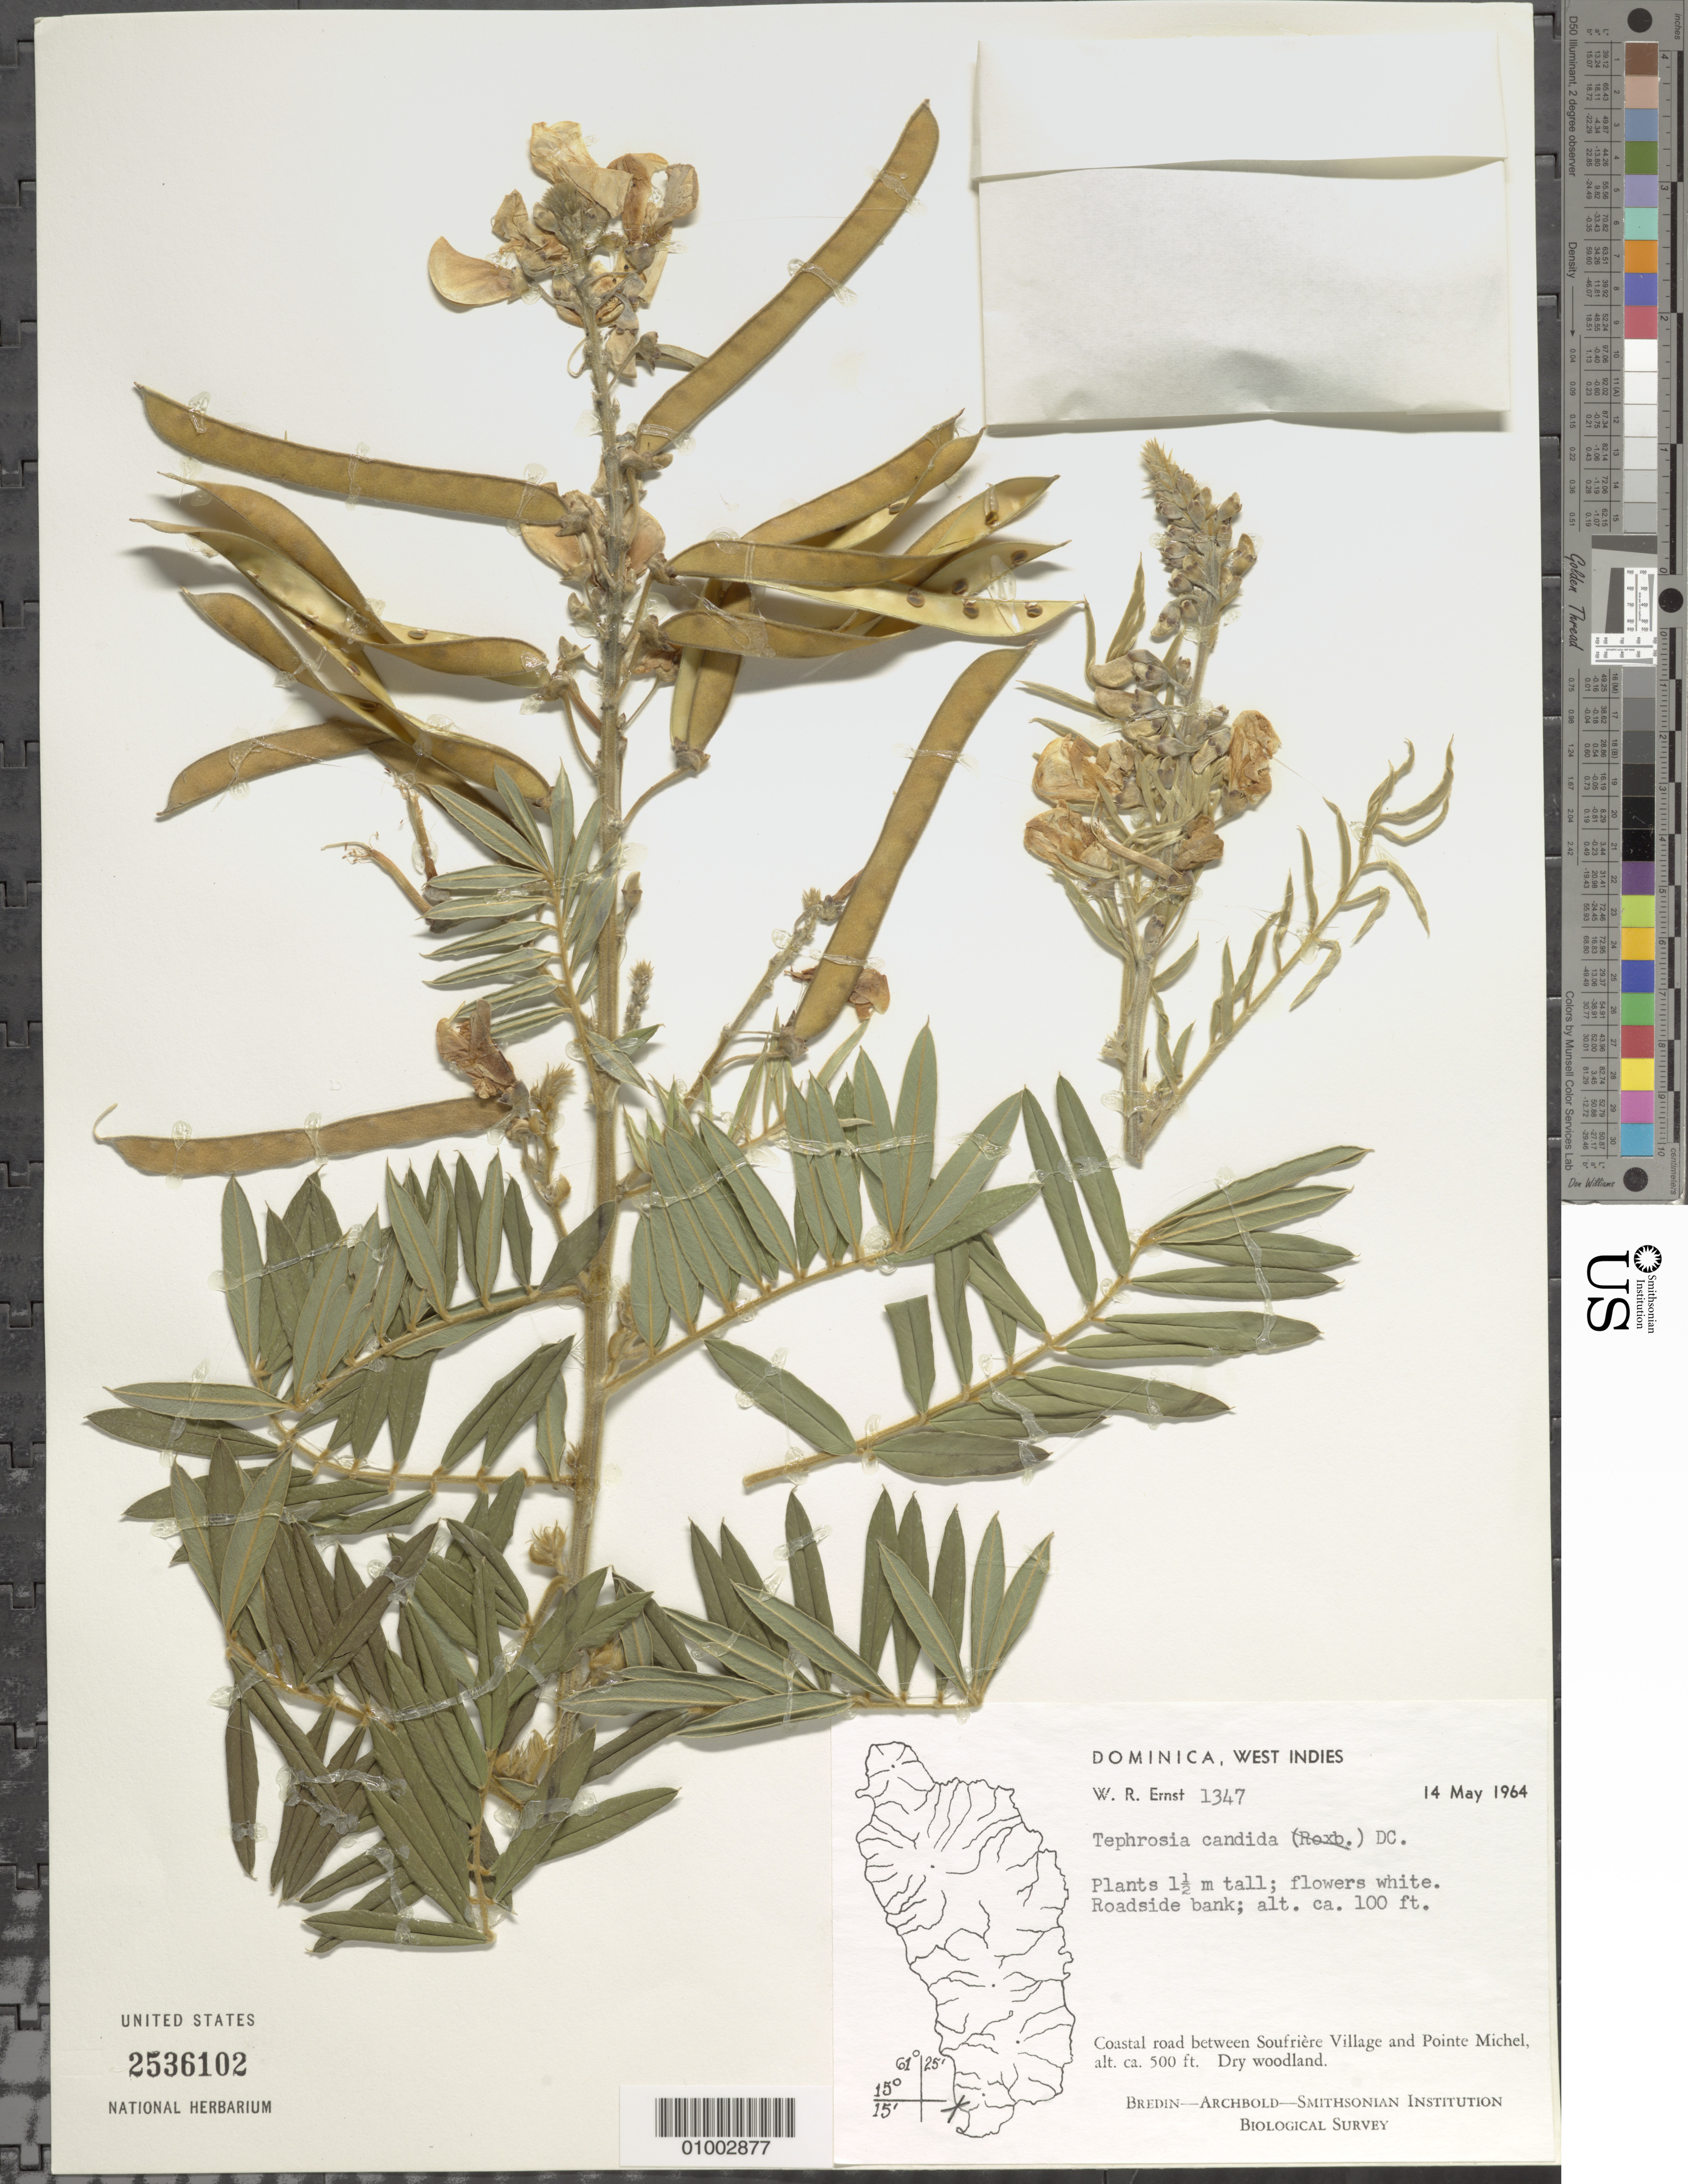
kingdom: Plantae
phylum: Tracheophyta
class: Magnoliopsida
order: Fabales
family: Fabaceae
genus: Tephrosia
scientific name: Tephrosia candida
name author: DC.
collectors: W. R. Ernst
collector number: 1347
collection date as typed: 14 May 1964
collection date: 1964-05-14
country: Dominica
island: Dominica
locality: Roadside bank, coastal road between Soufriere Village and Pointe Michel, dry woodland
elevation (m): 30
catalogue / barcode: US 2536102